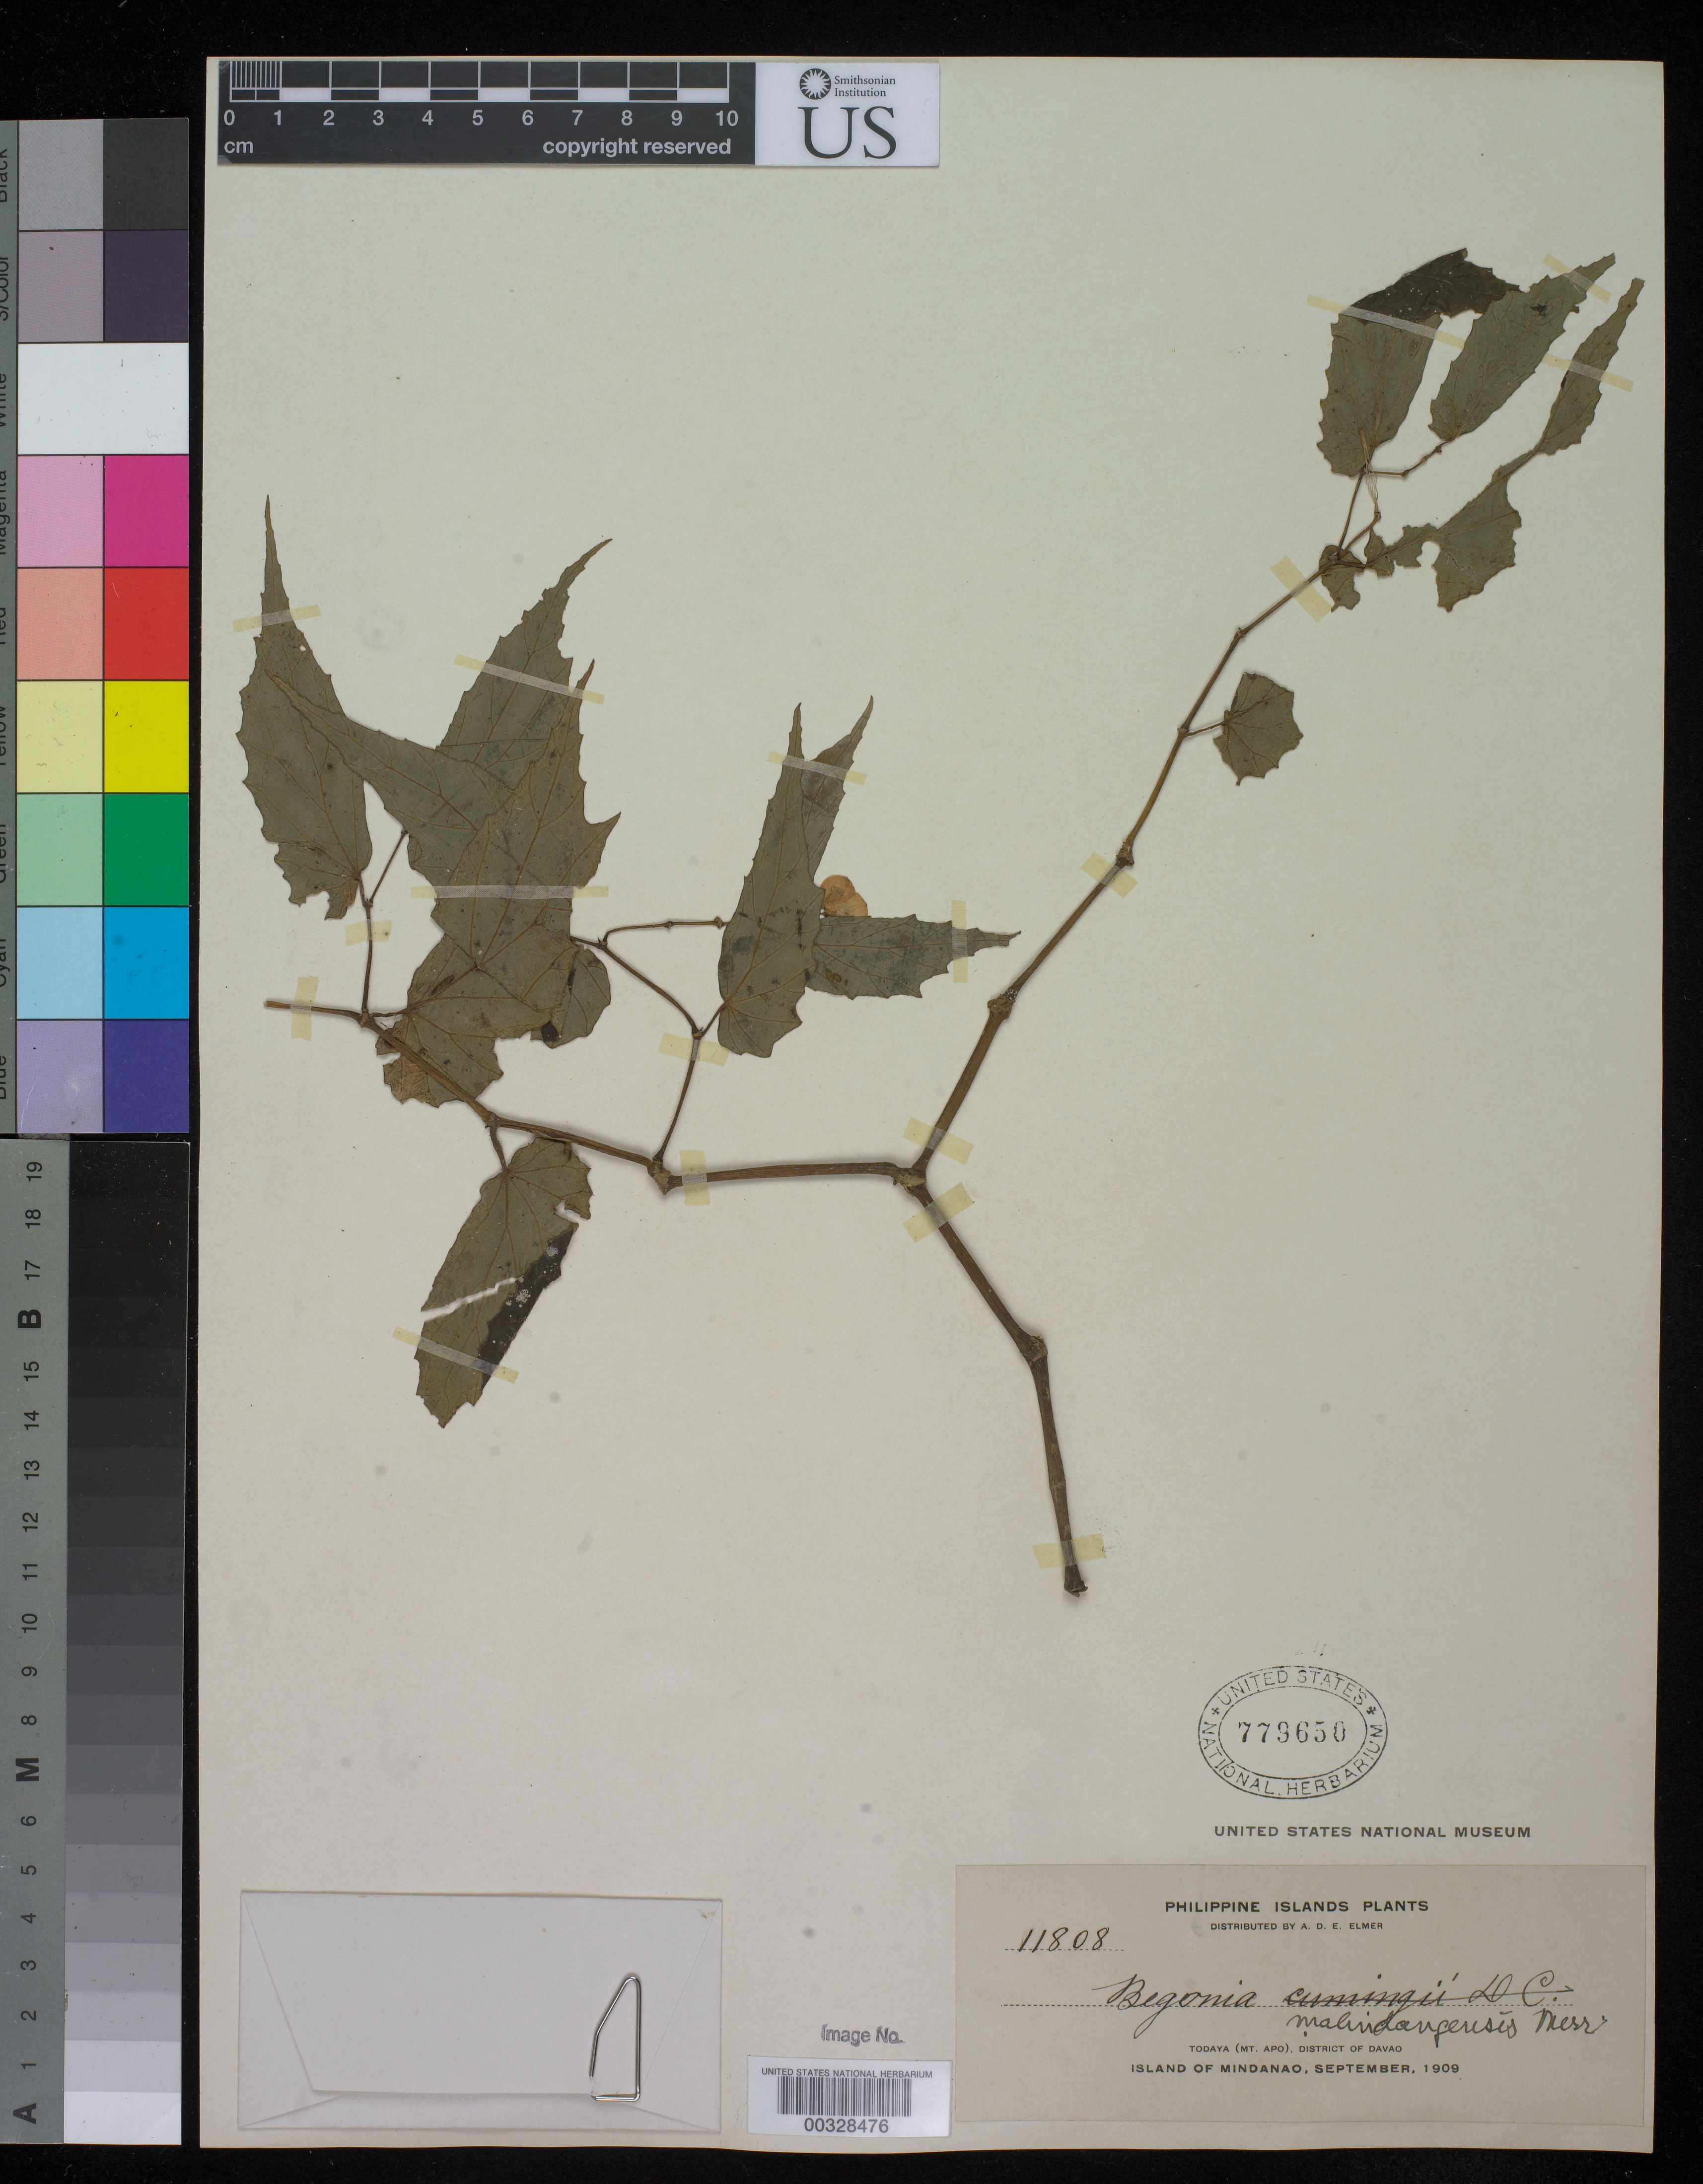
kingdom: Plantae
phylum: Tracheophyta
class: Magnoliopsida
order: Cucurbitales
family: Begoniaceae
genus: Begonia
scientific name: Begonia malindangensis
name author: Merr.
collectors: A. D. E. Elmer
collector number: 11808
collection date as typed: Sep 1909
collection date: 1909-09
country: Philippines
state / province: Davao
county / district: Davao del Norte / Davao del Sur / Davao Oriental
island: Mindanao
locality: Todaya, Mt. Apo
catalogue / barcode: US 779650